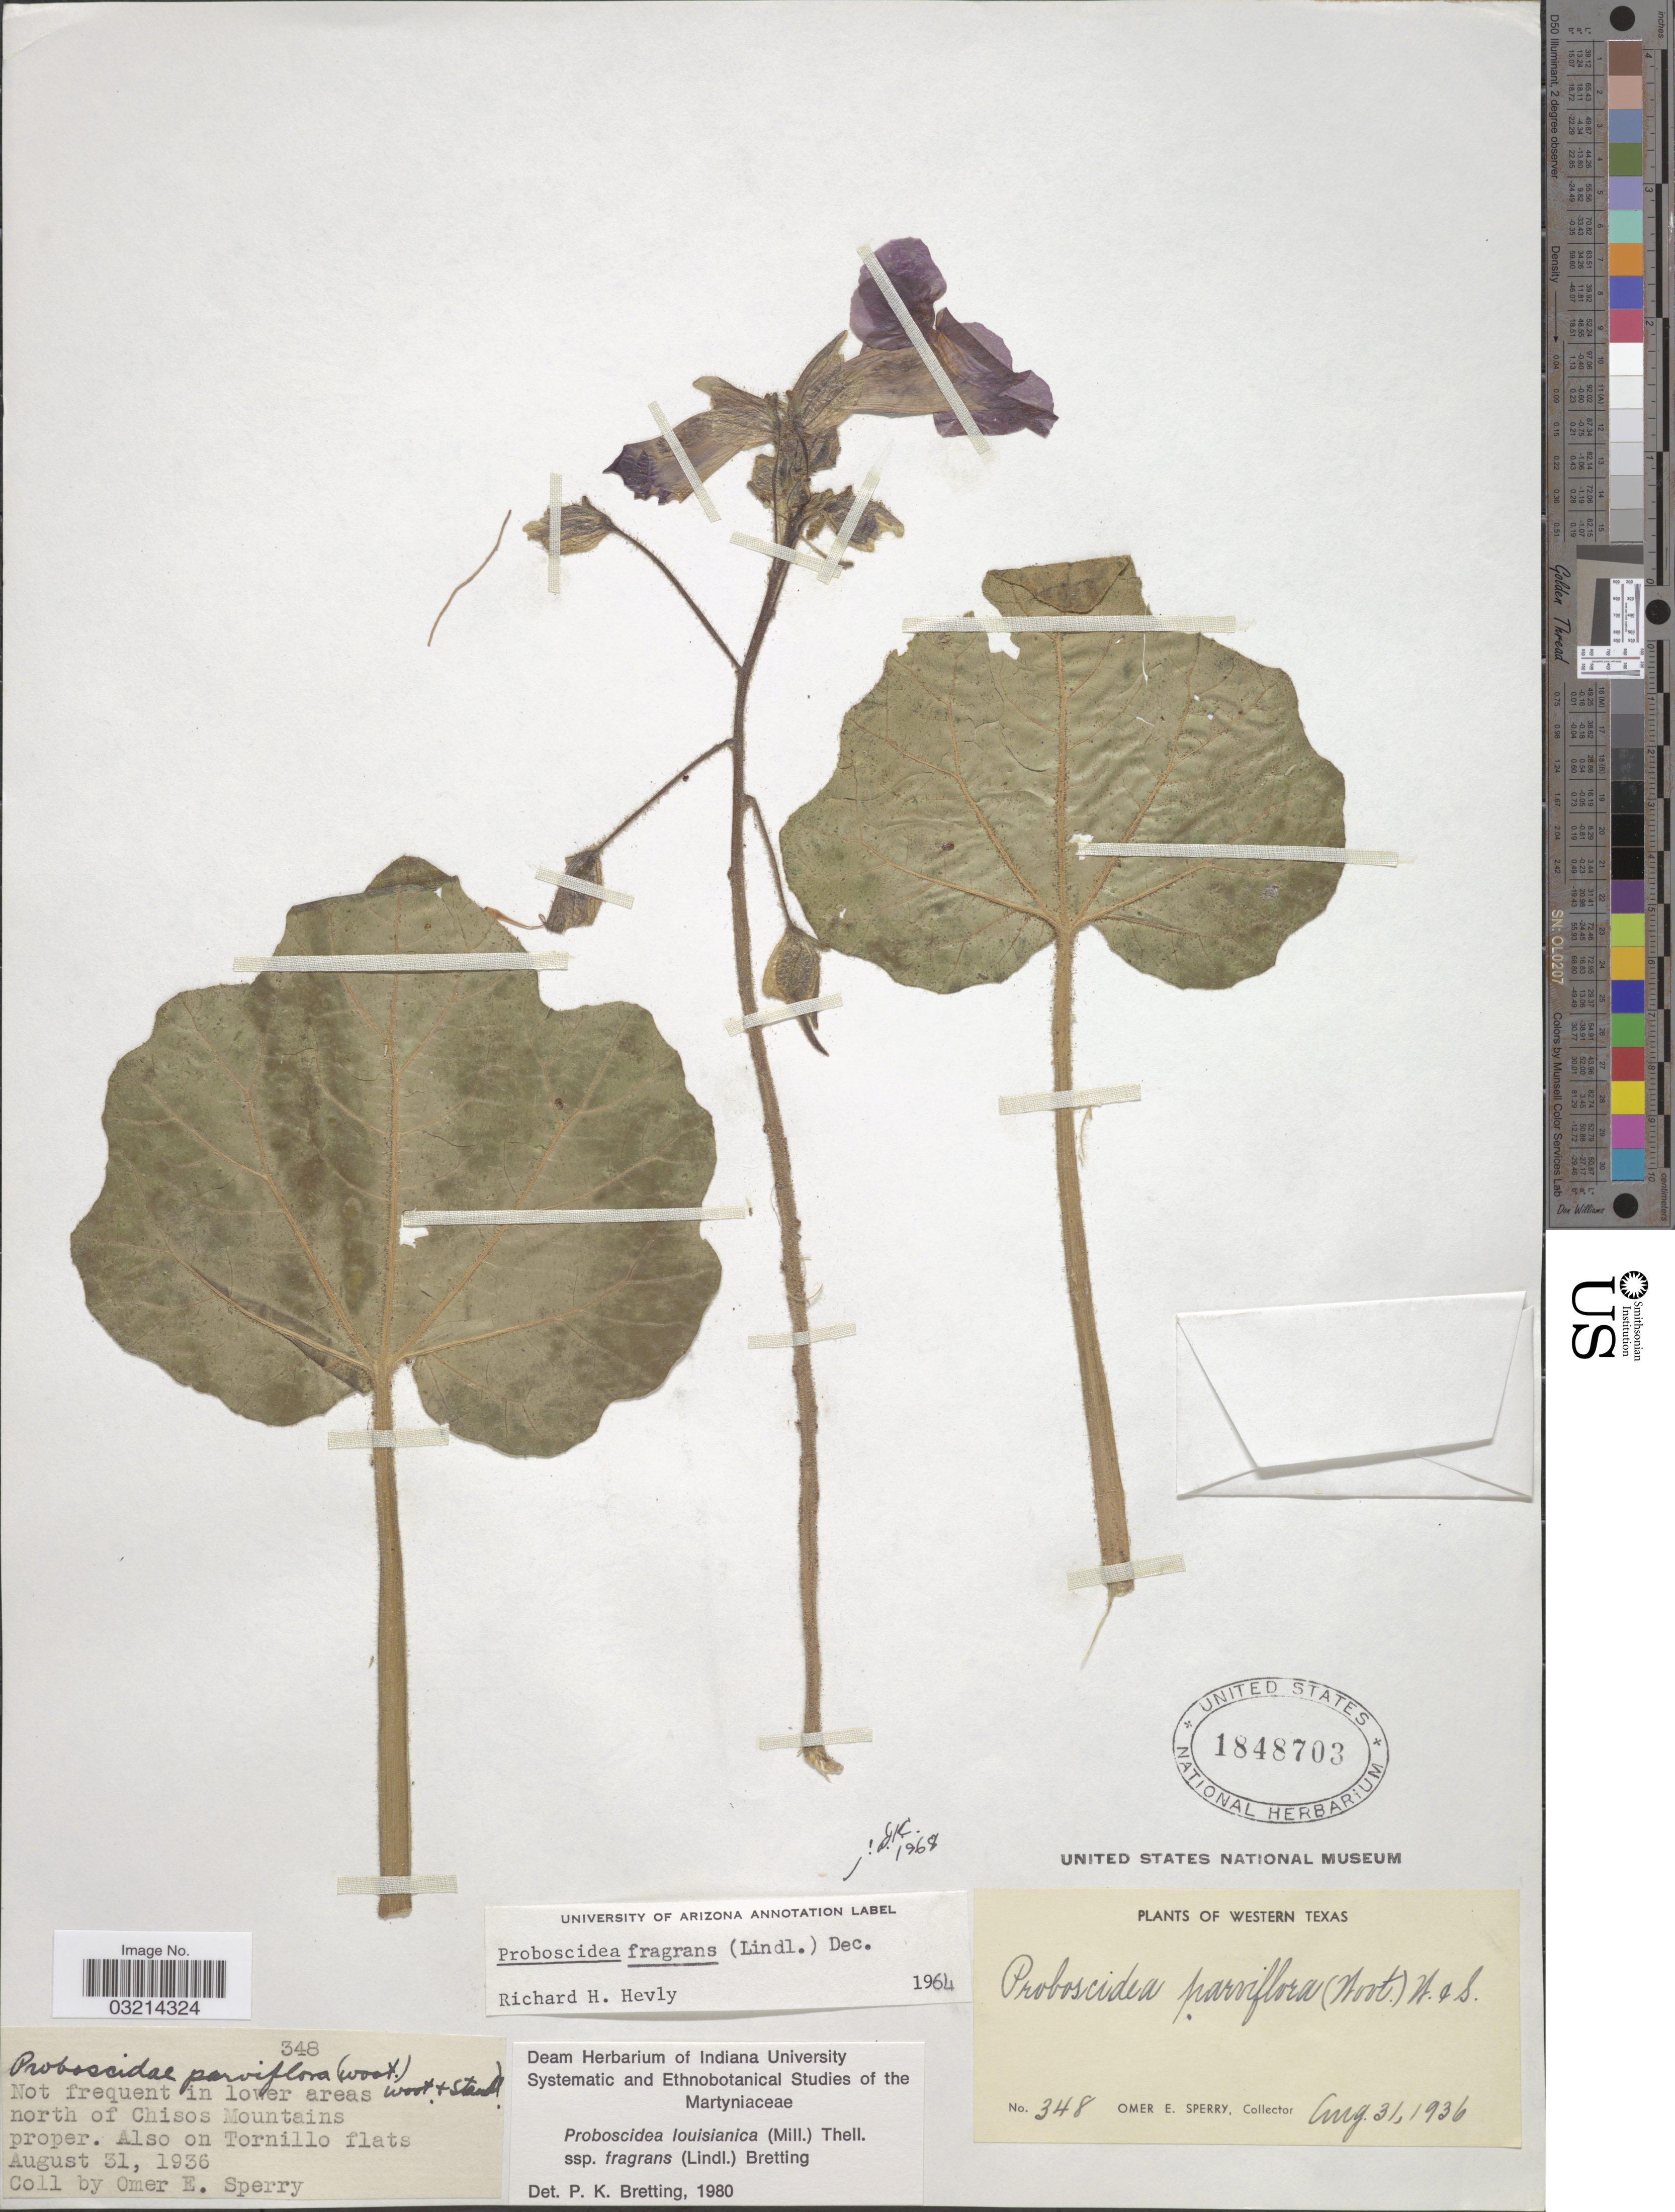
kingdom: Plantae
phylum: Tracheophyta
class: Magnoliopsida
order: Lamiales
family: Martyniaceae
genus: Proboscidea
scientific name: Proboscidea louisianica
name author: Thell.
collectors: O. E. Sperry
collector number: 348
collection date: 1936-08-31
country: United States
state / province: Texas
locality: Western Texas. North of Chisos Mountains proper. Also on Tornillo flats.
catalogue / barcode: US 1848703